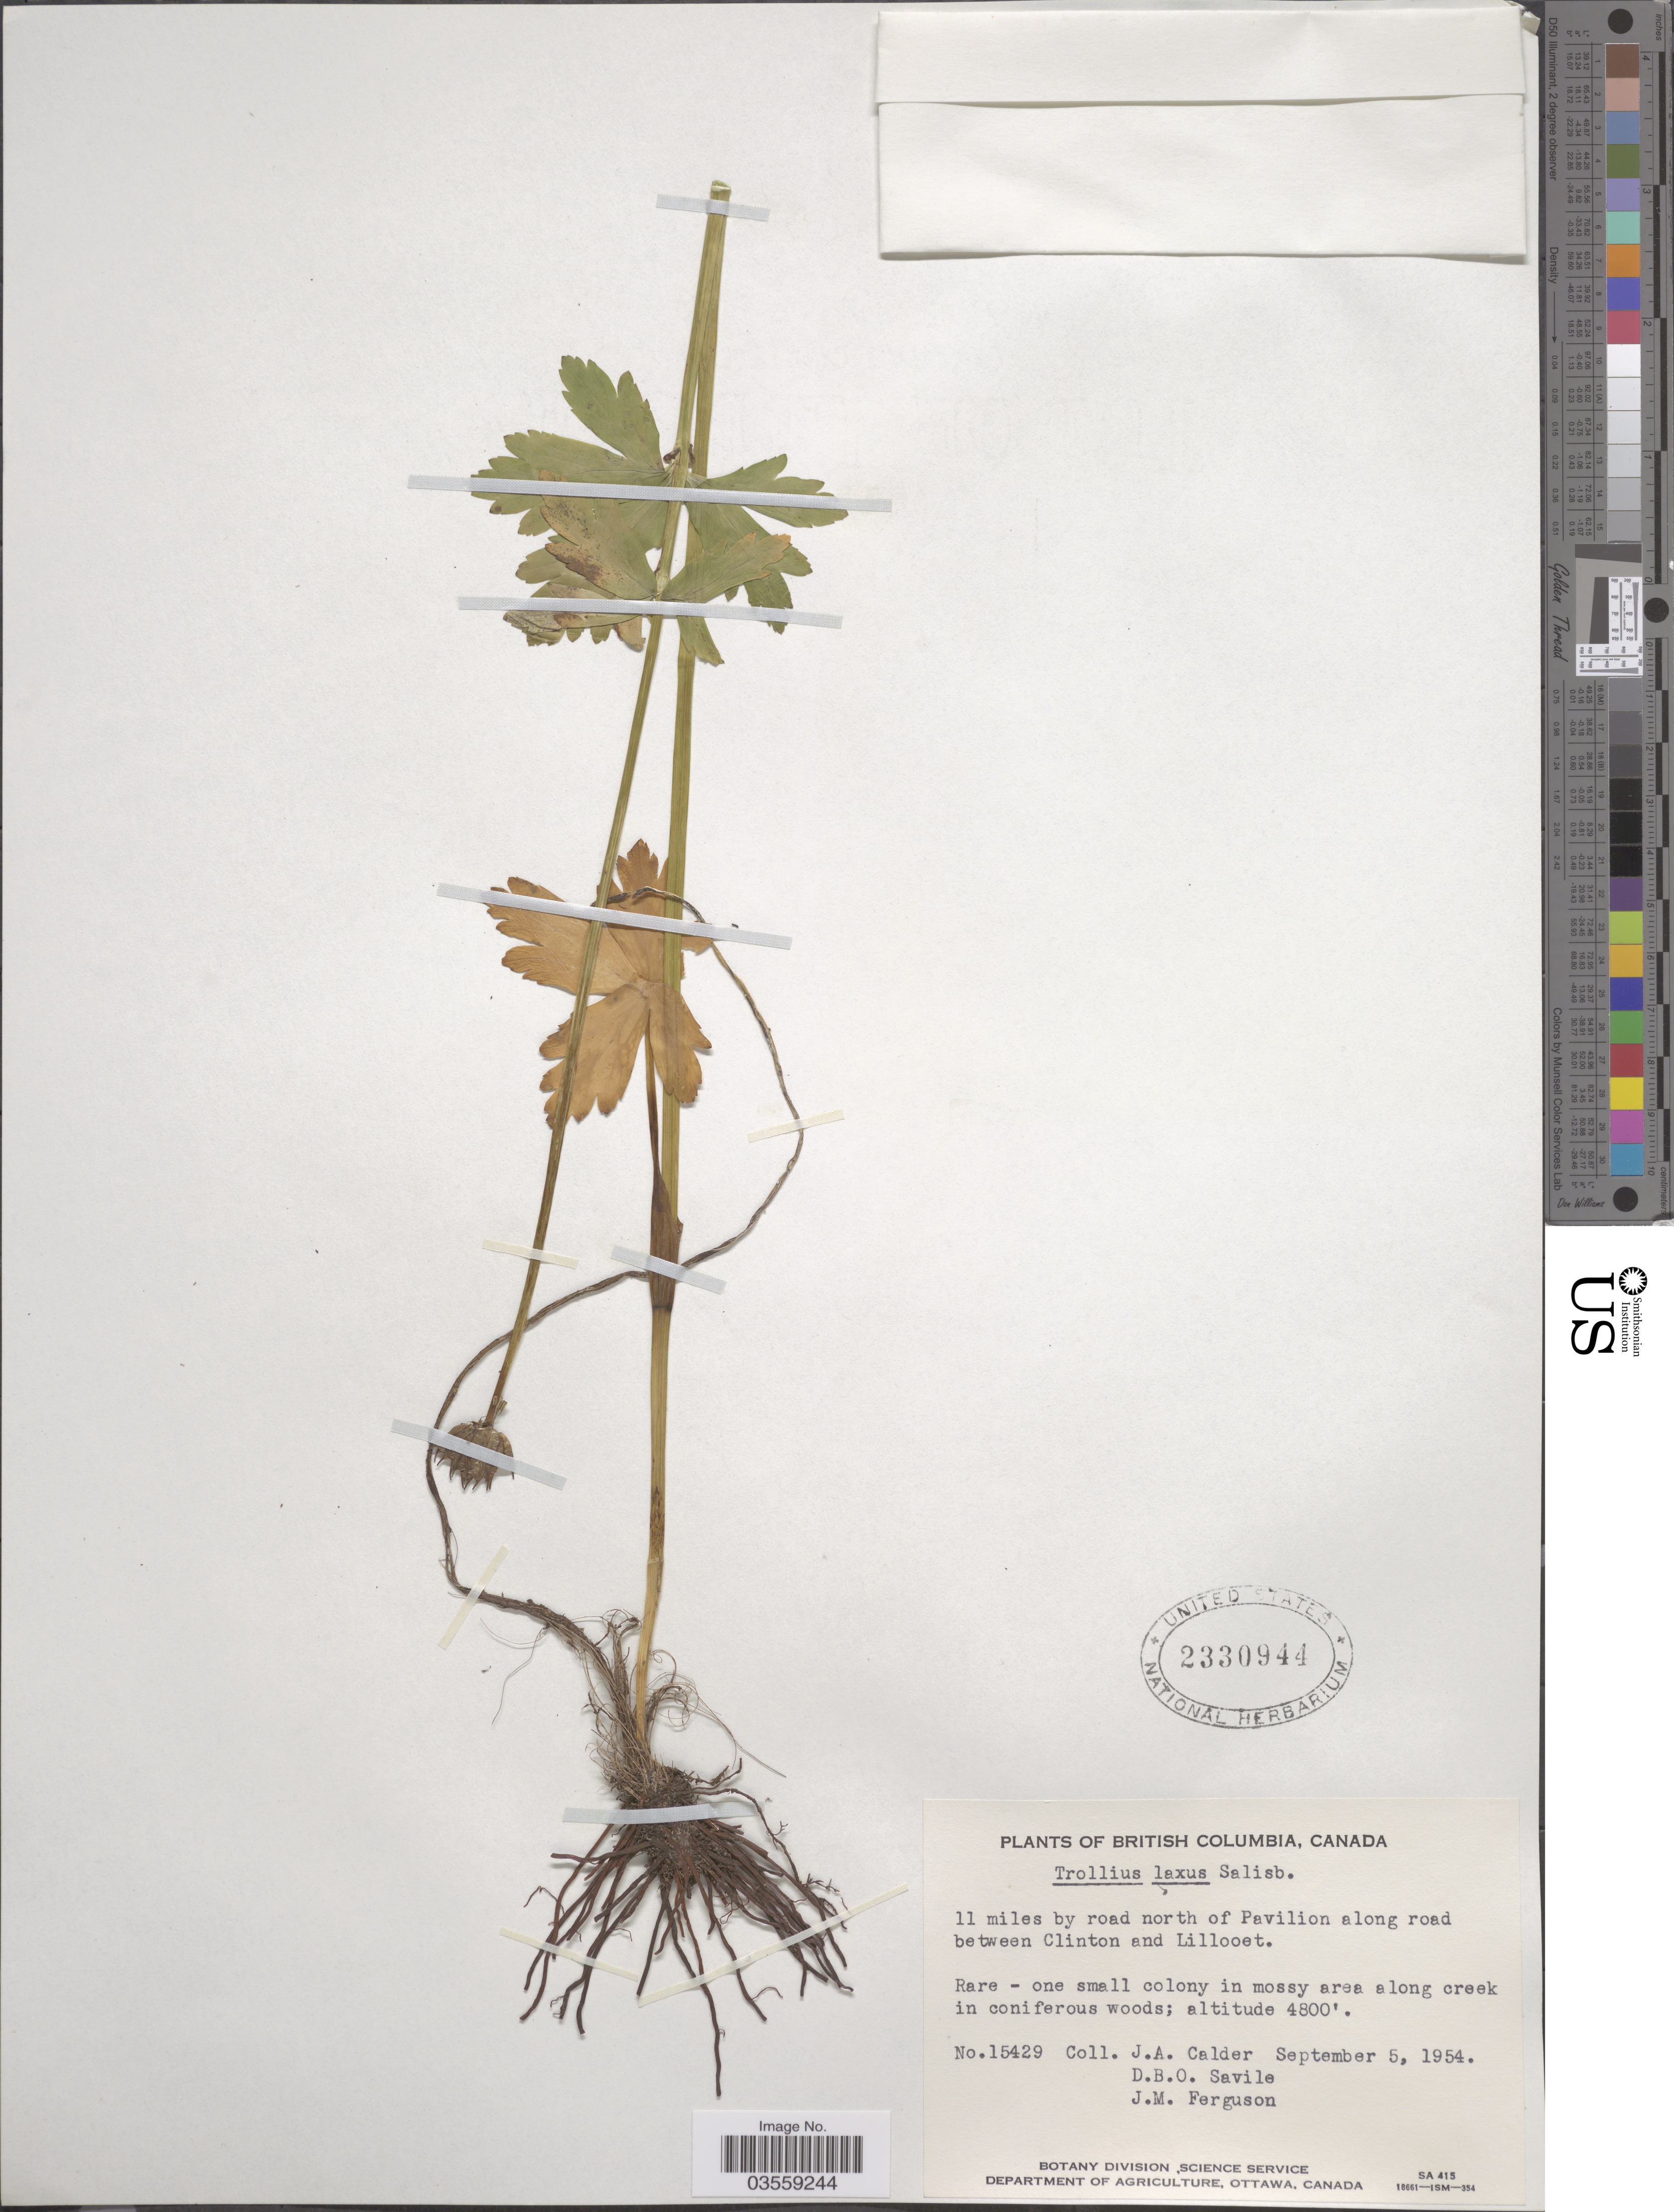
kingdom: Plantae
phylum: Tracheophyta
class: Magnoliopsida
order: Ranunculales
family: Ranunculaceae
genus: Trollius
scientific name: Trollius laxus var. albiflorus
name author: A. Gray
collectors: J. A. Calder, D. Savile & J. M. Ferguson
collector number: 15429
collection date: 1954-09-05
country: Canada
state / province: British Columbia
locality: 11 miles by road north of Pavilion along road between Clinton and Lillooet.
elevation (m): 1463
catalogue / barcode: US 2330944